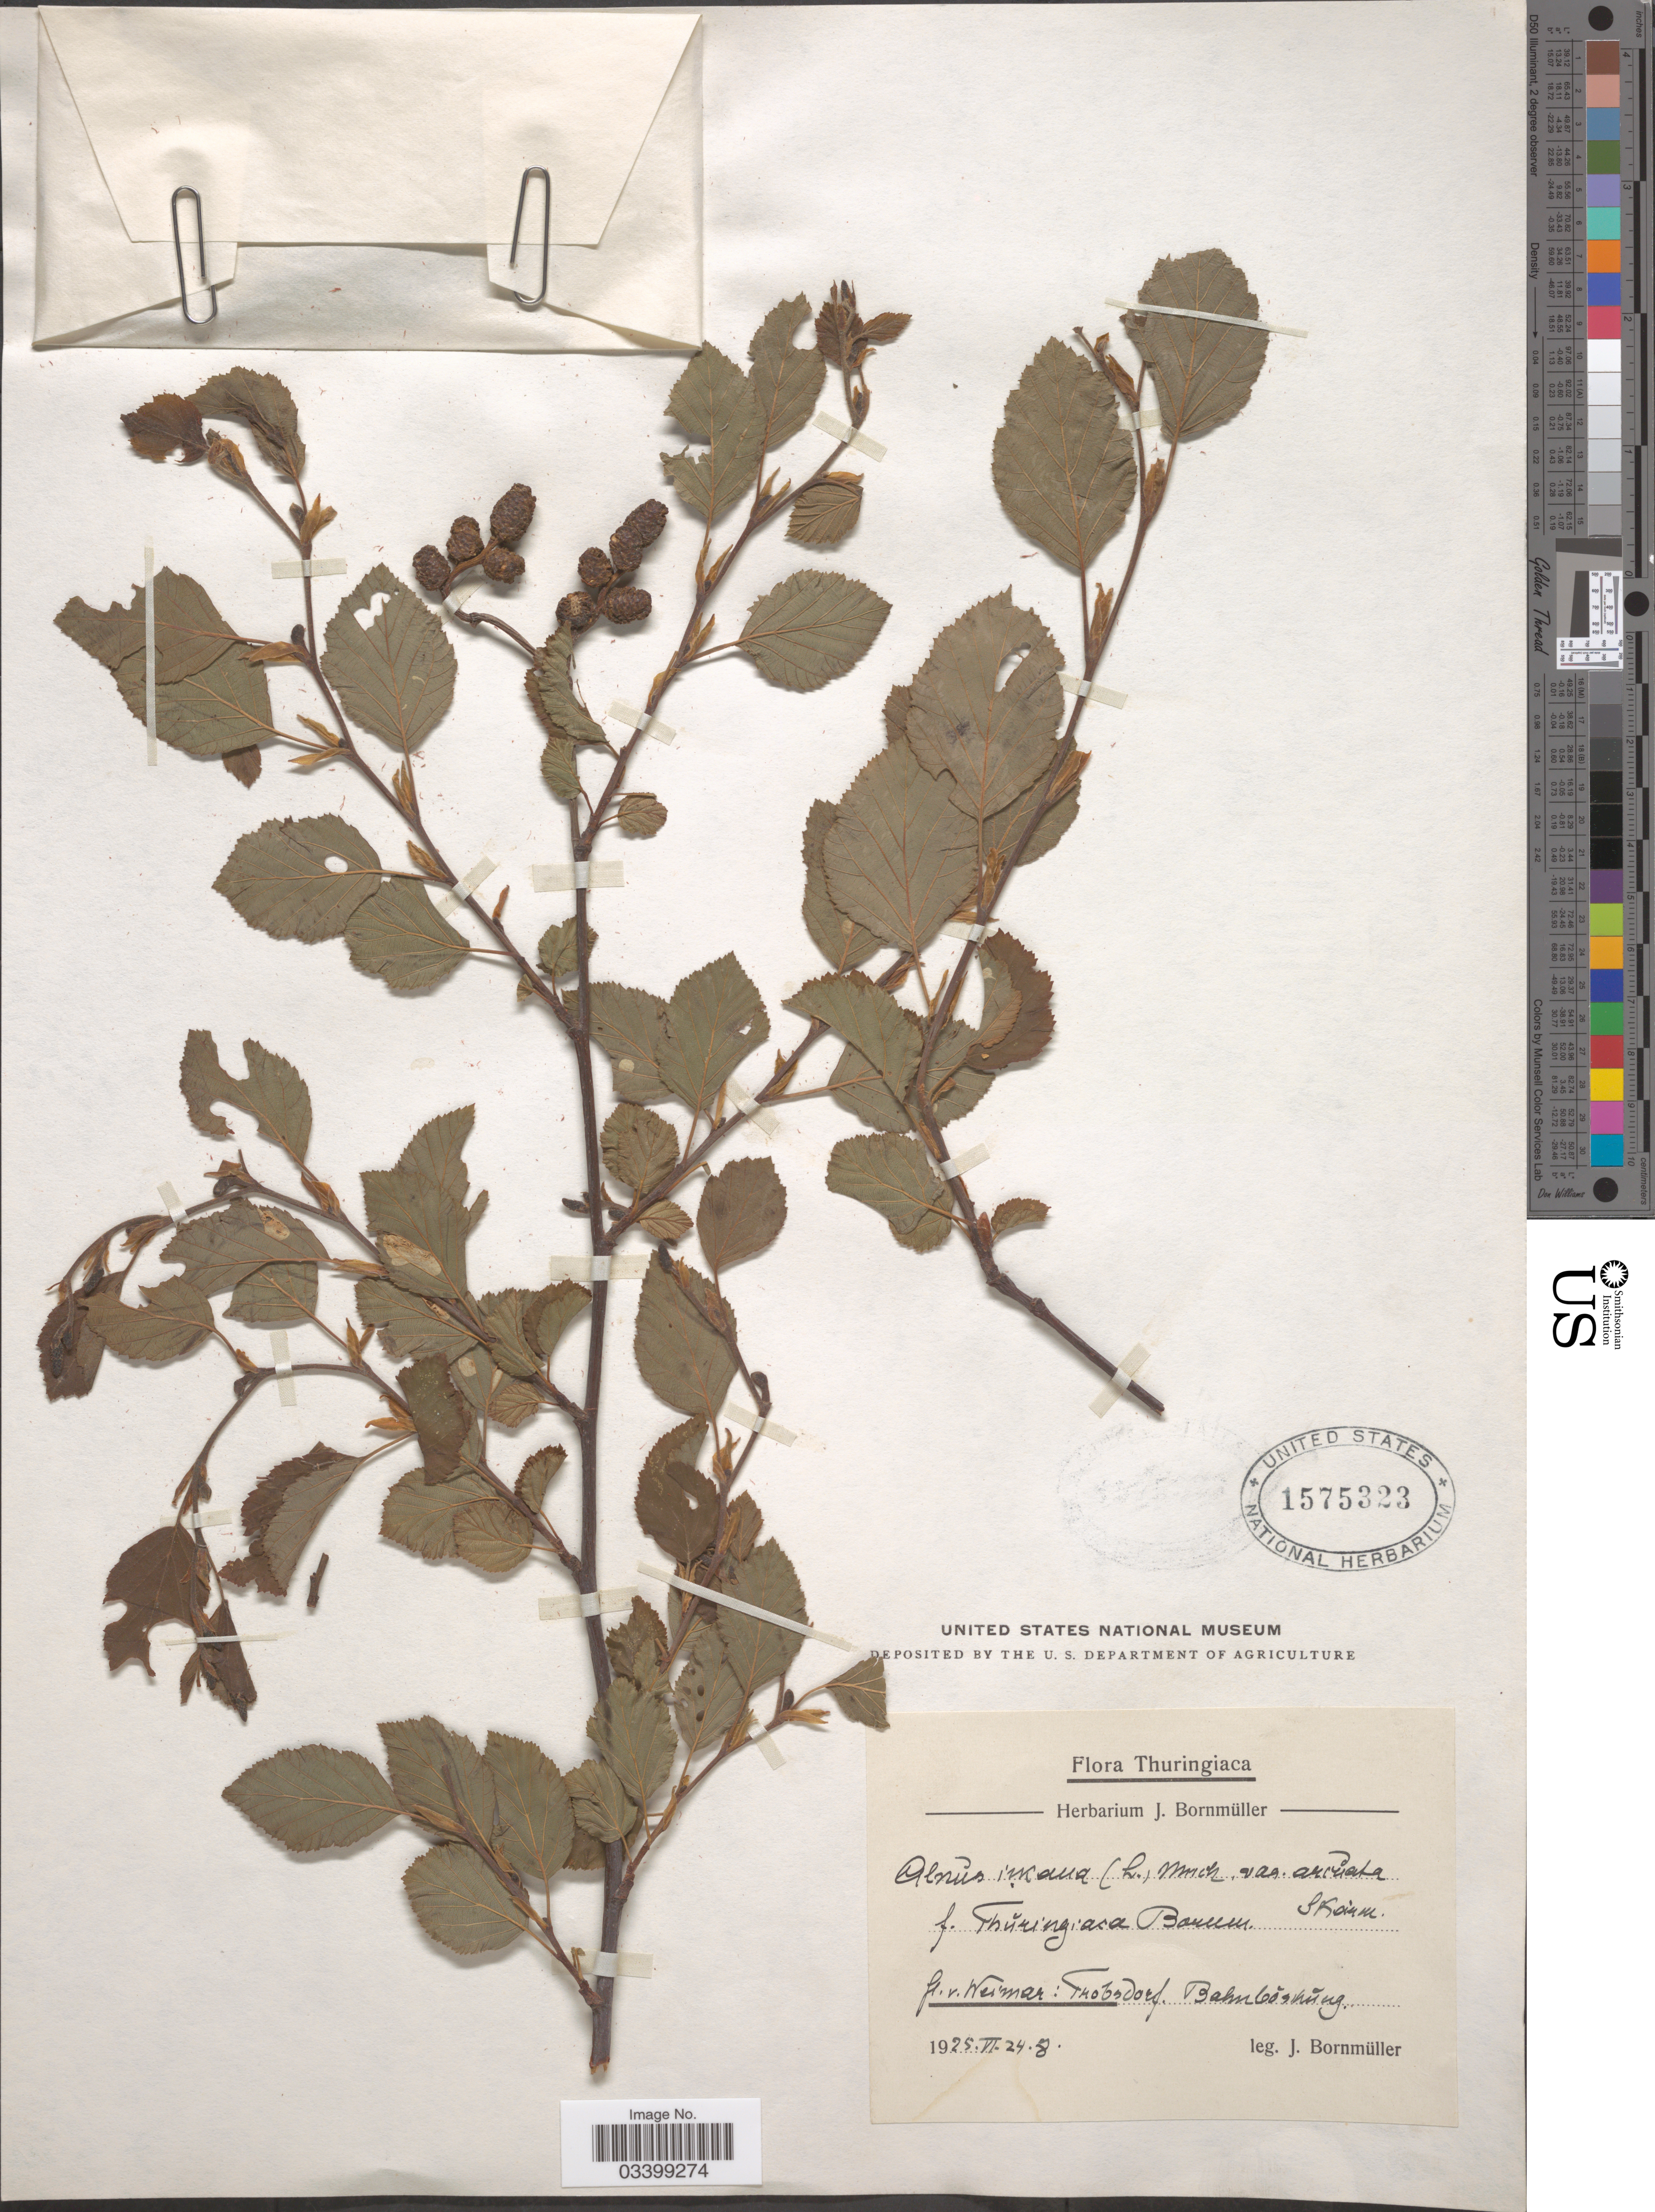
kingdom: Plantae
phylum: Tracheophyta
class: Magnoliopsida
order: Fagales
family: Betulaceae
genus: Alnus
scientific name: Alnus incana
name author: (L.) Moench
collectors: J. Bornmüller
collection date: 1925-06-08/1925-06-24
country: Germany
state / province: Thuringia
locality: Thuringiaca. Weimar: Trobsdorf: Bahnboshung [interpreted].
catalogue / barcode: US 1575323